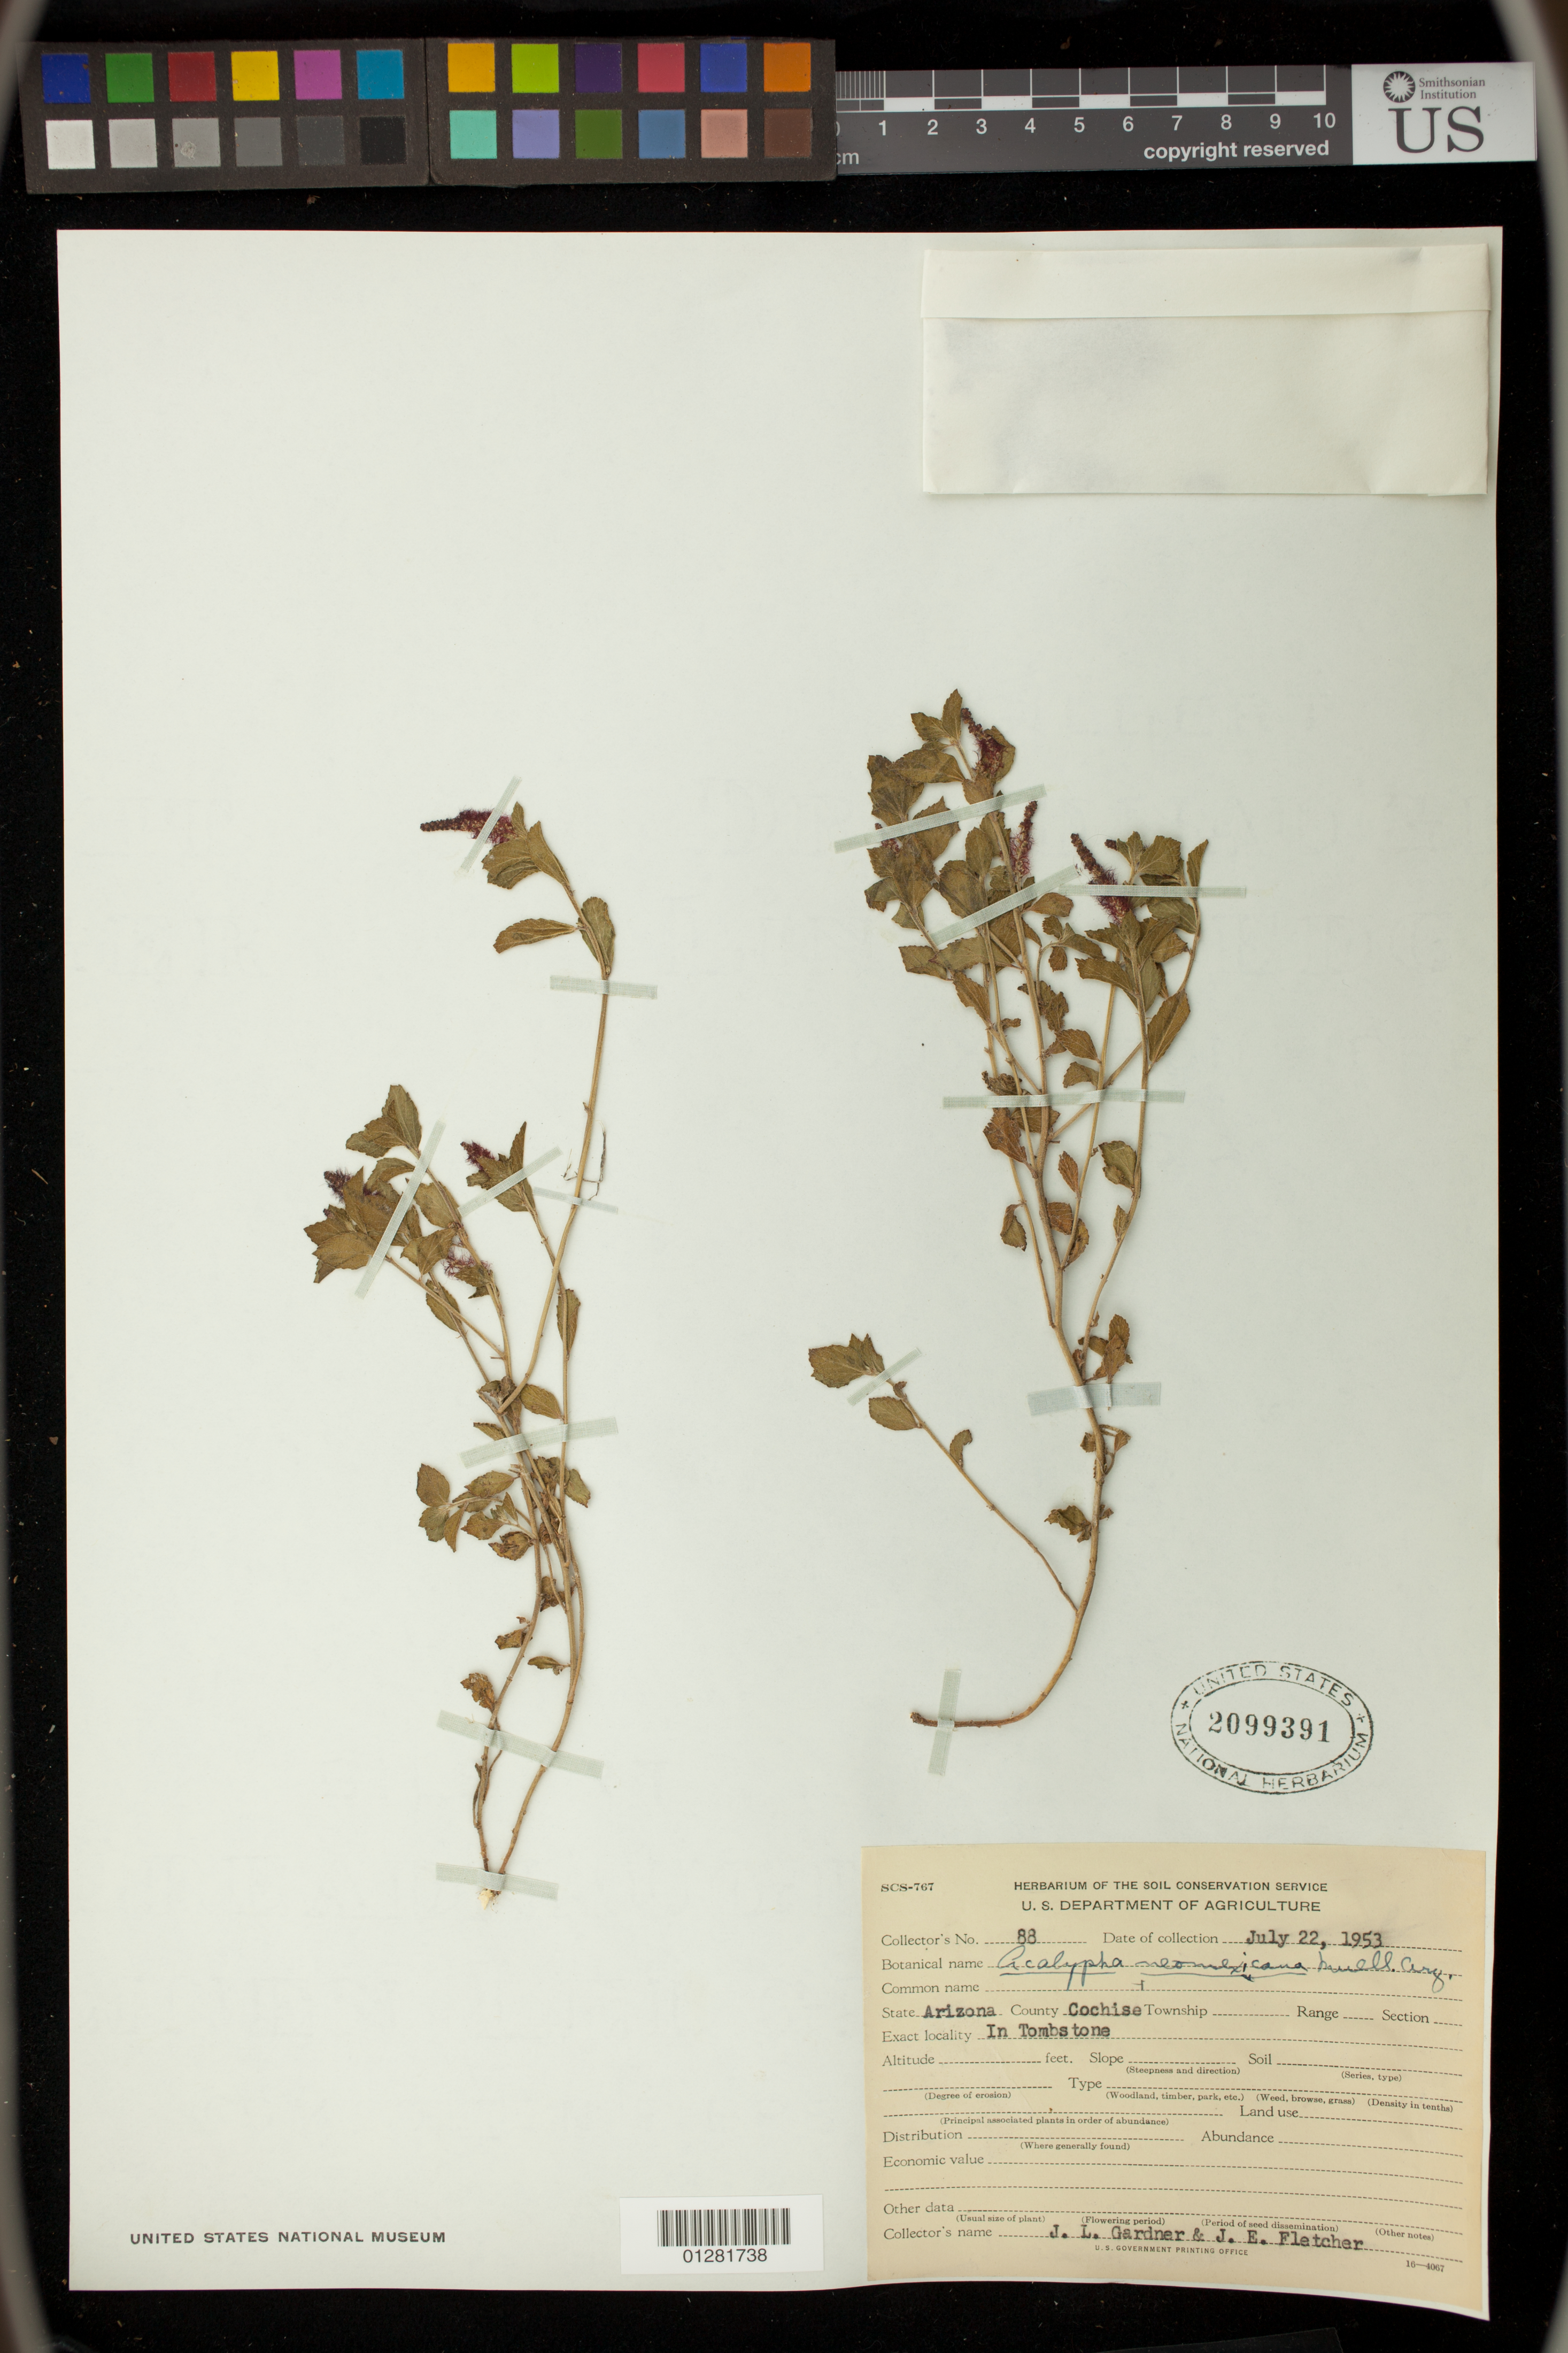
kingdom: Plantae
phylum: Tracheophyta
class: Magnoliopsida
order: Malpighiales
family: Euphorbiaceae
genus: Acalypha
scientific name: Acalypha neomexicana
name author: Müll. Arg.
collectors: J. L. Gardner & J. Fletcher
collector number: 88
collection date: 1953-07-22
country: United States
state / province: Arizona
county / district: Cochise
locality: In Tombstone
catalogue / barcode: US 2099391